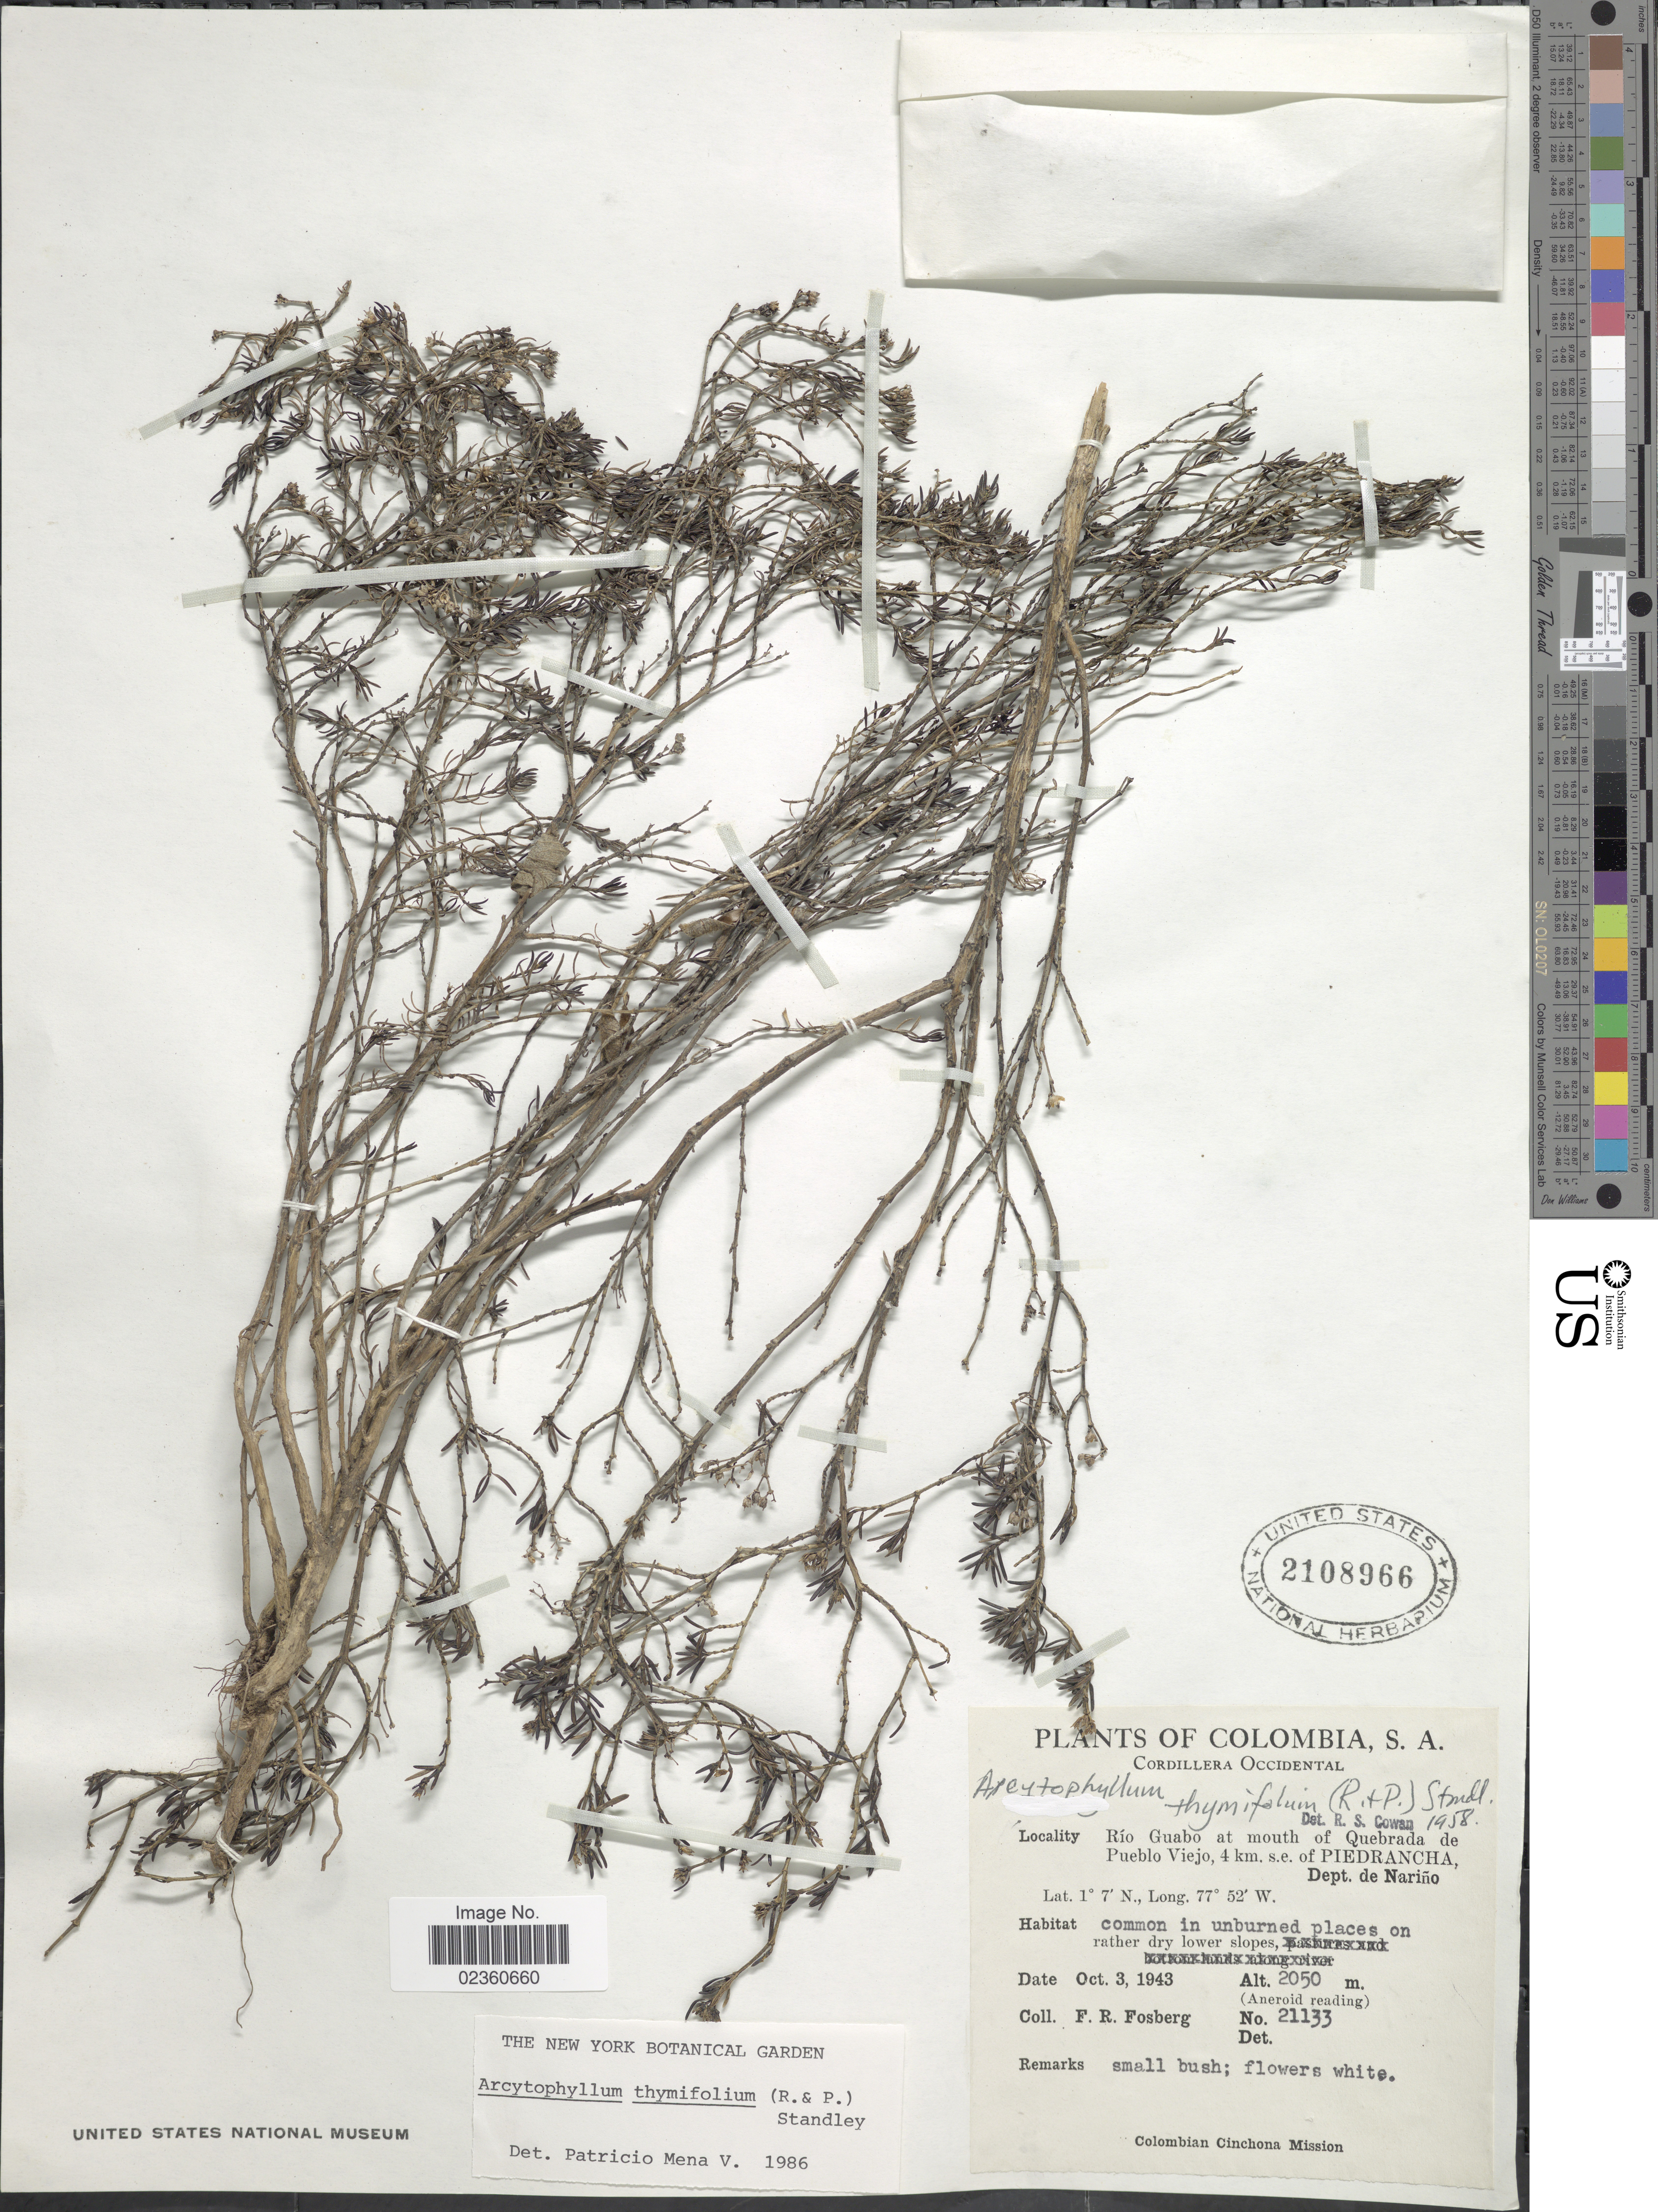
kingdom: Plantae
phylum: Tracheophyta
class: Magnoliopsida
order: Gentianales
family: Rubiaceae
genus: Arcytophyllum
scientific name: Arcytophyllum thymifolium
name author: (Ruiz & Pav.) Standl.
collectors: F. R. Fosberg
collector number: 21133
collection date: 1943-10-03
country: Colombia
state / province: Nariño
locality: Cordillera Central, Río Guabo at mouth of Quebrada de Pueblo Viejo, 4 km s.e. of Piedrancha, Dept de Nariño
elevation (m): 2050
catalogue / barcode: US 2108966